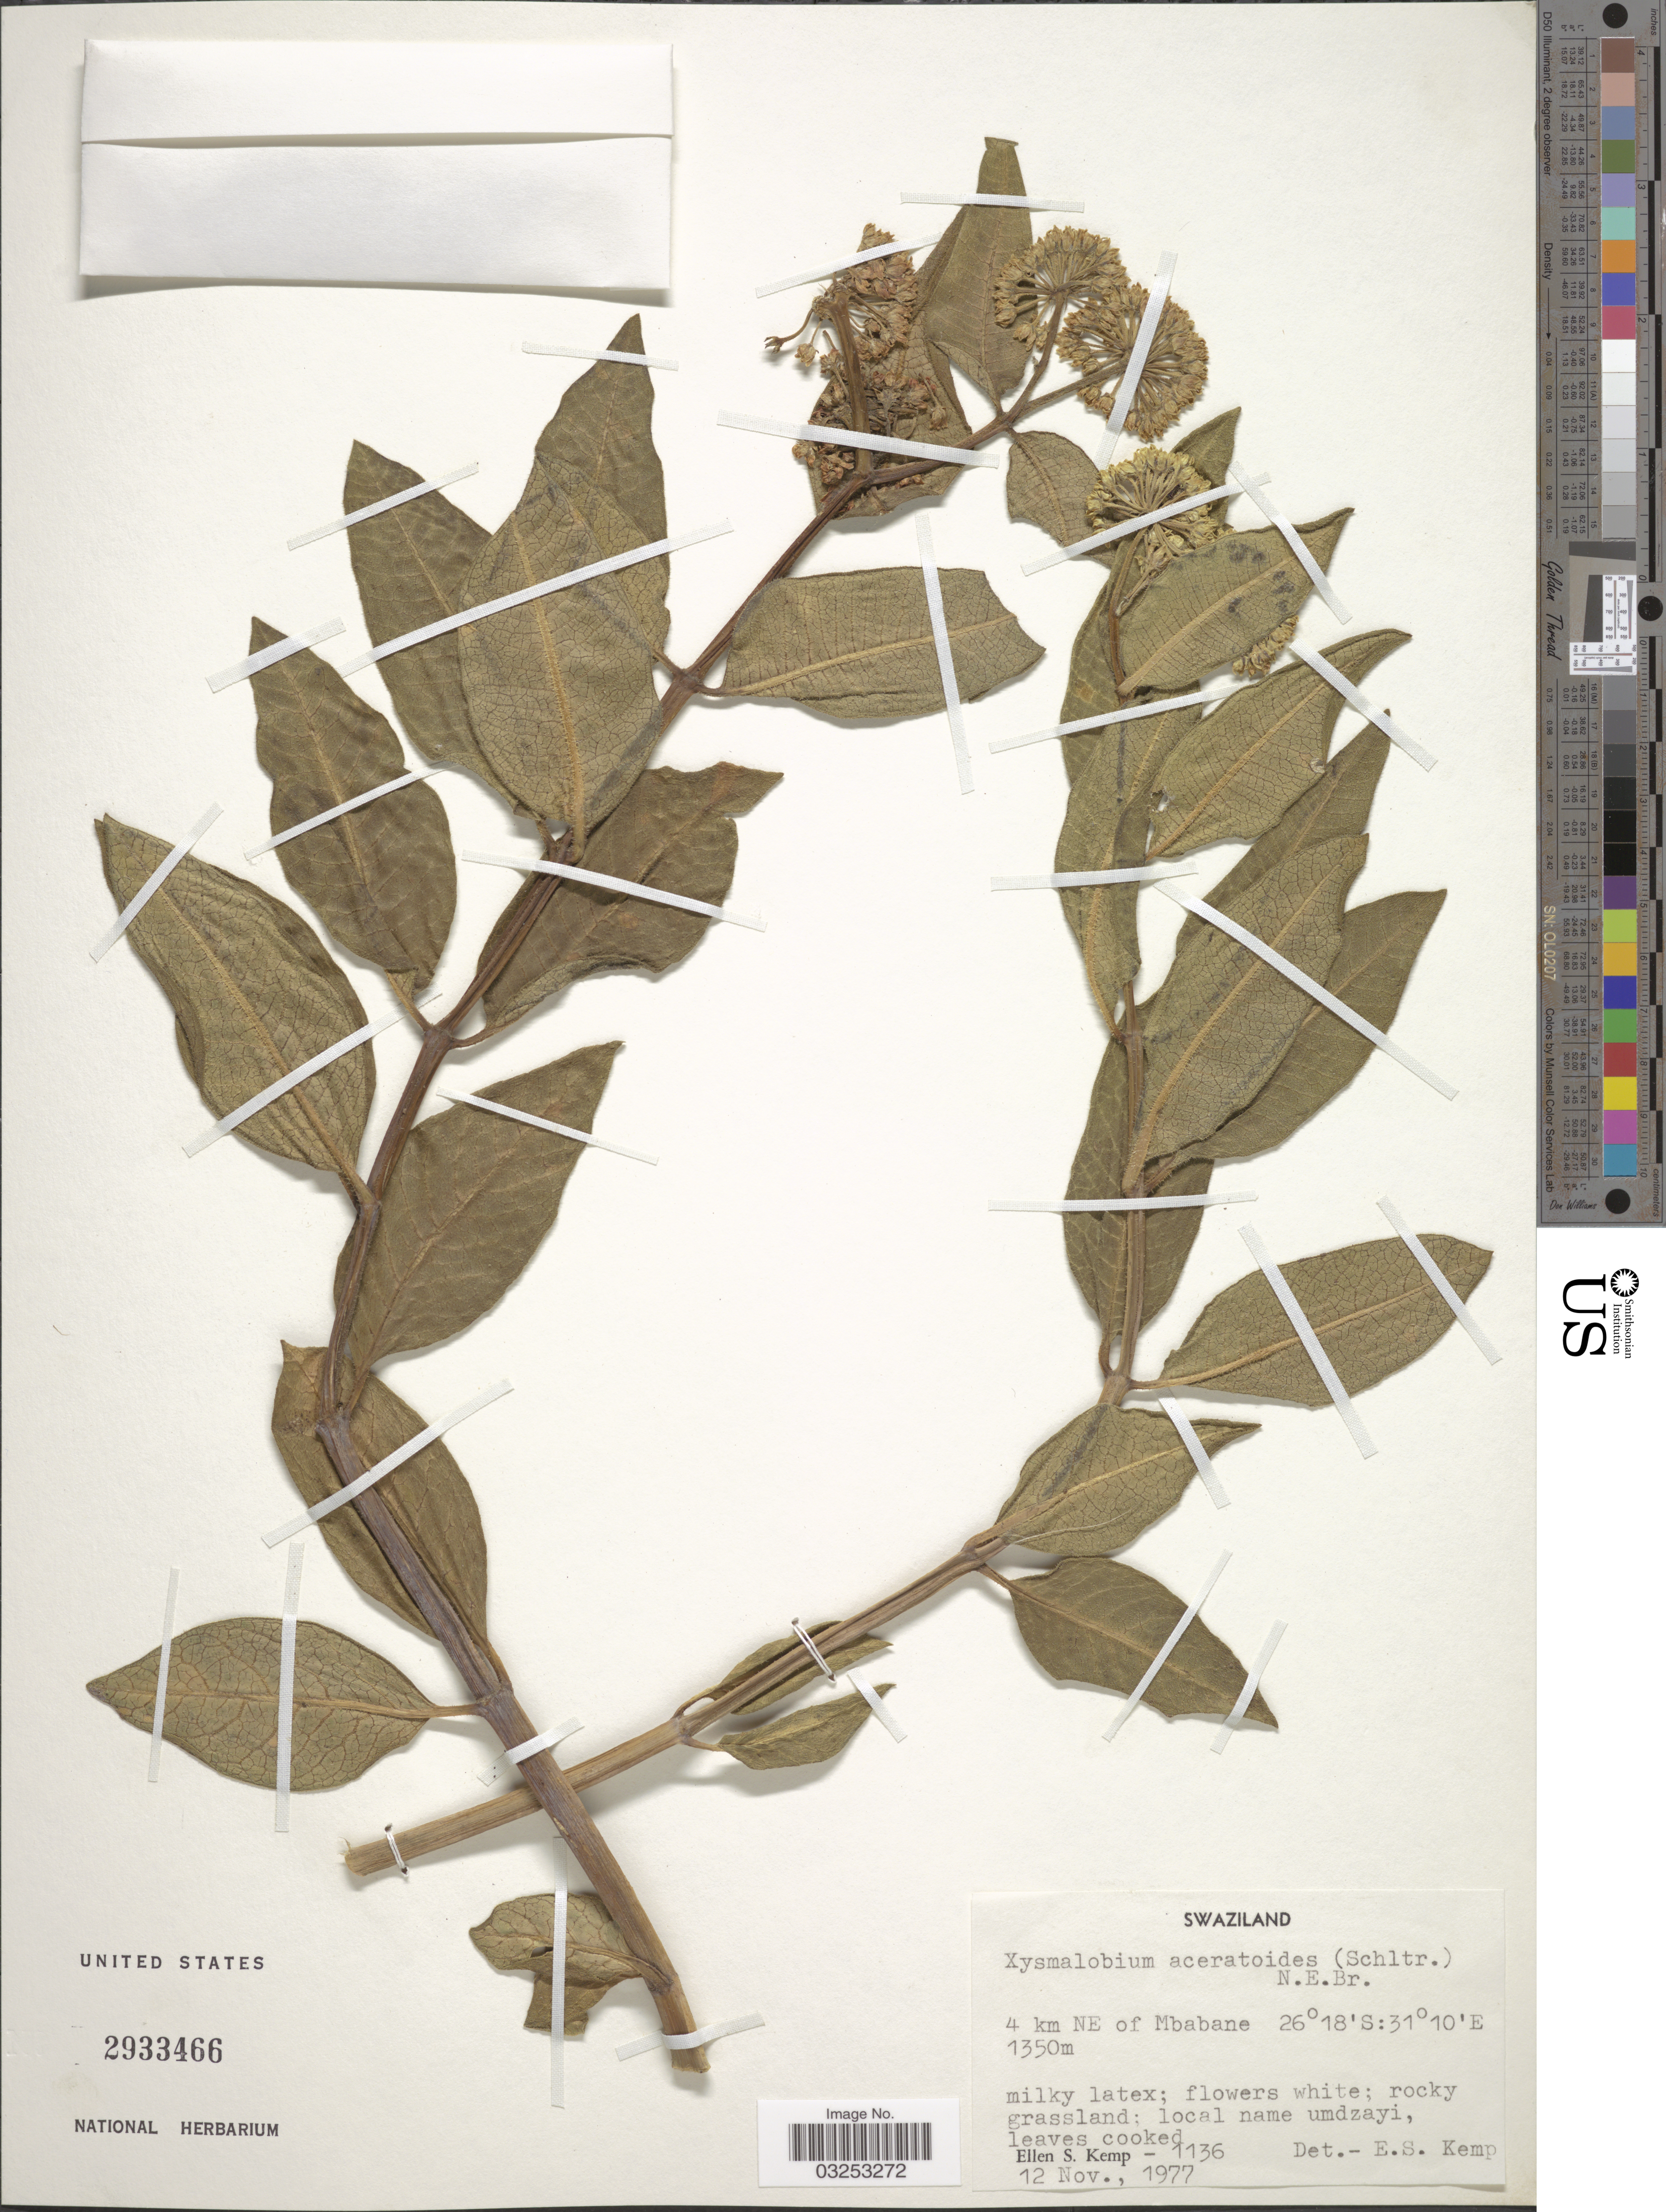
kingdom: Plantae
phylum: Tracheophyta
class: Magnoliopsida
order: Gentianales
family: Apocynaceae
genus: Xysmalobium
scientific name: Xysmalobium acerateoides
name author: (Schltr.) N.E. Br.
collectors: E. S. Kemp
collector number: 1136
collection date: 1977-11-12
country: Eswatini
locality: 4 km NE Mbabane.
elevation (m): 1350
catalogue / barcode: US 2933466